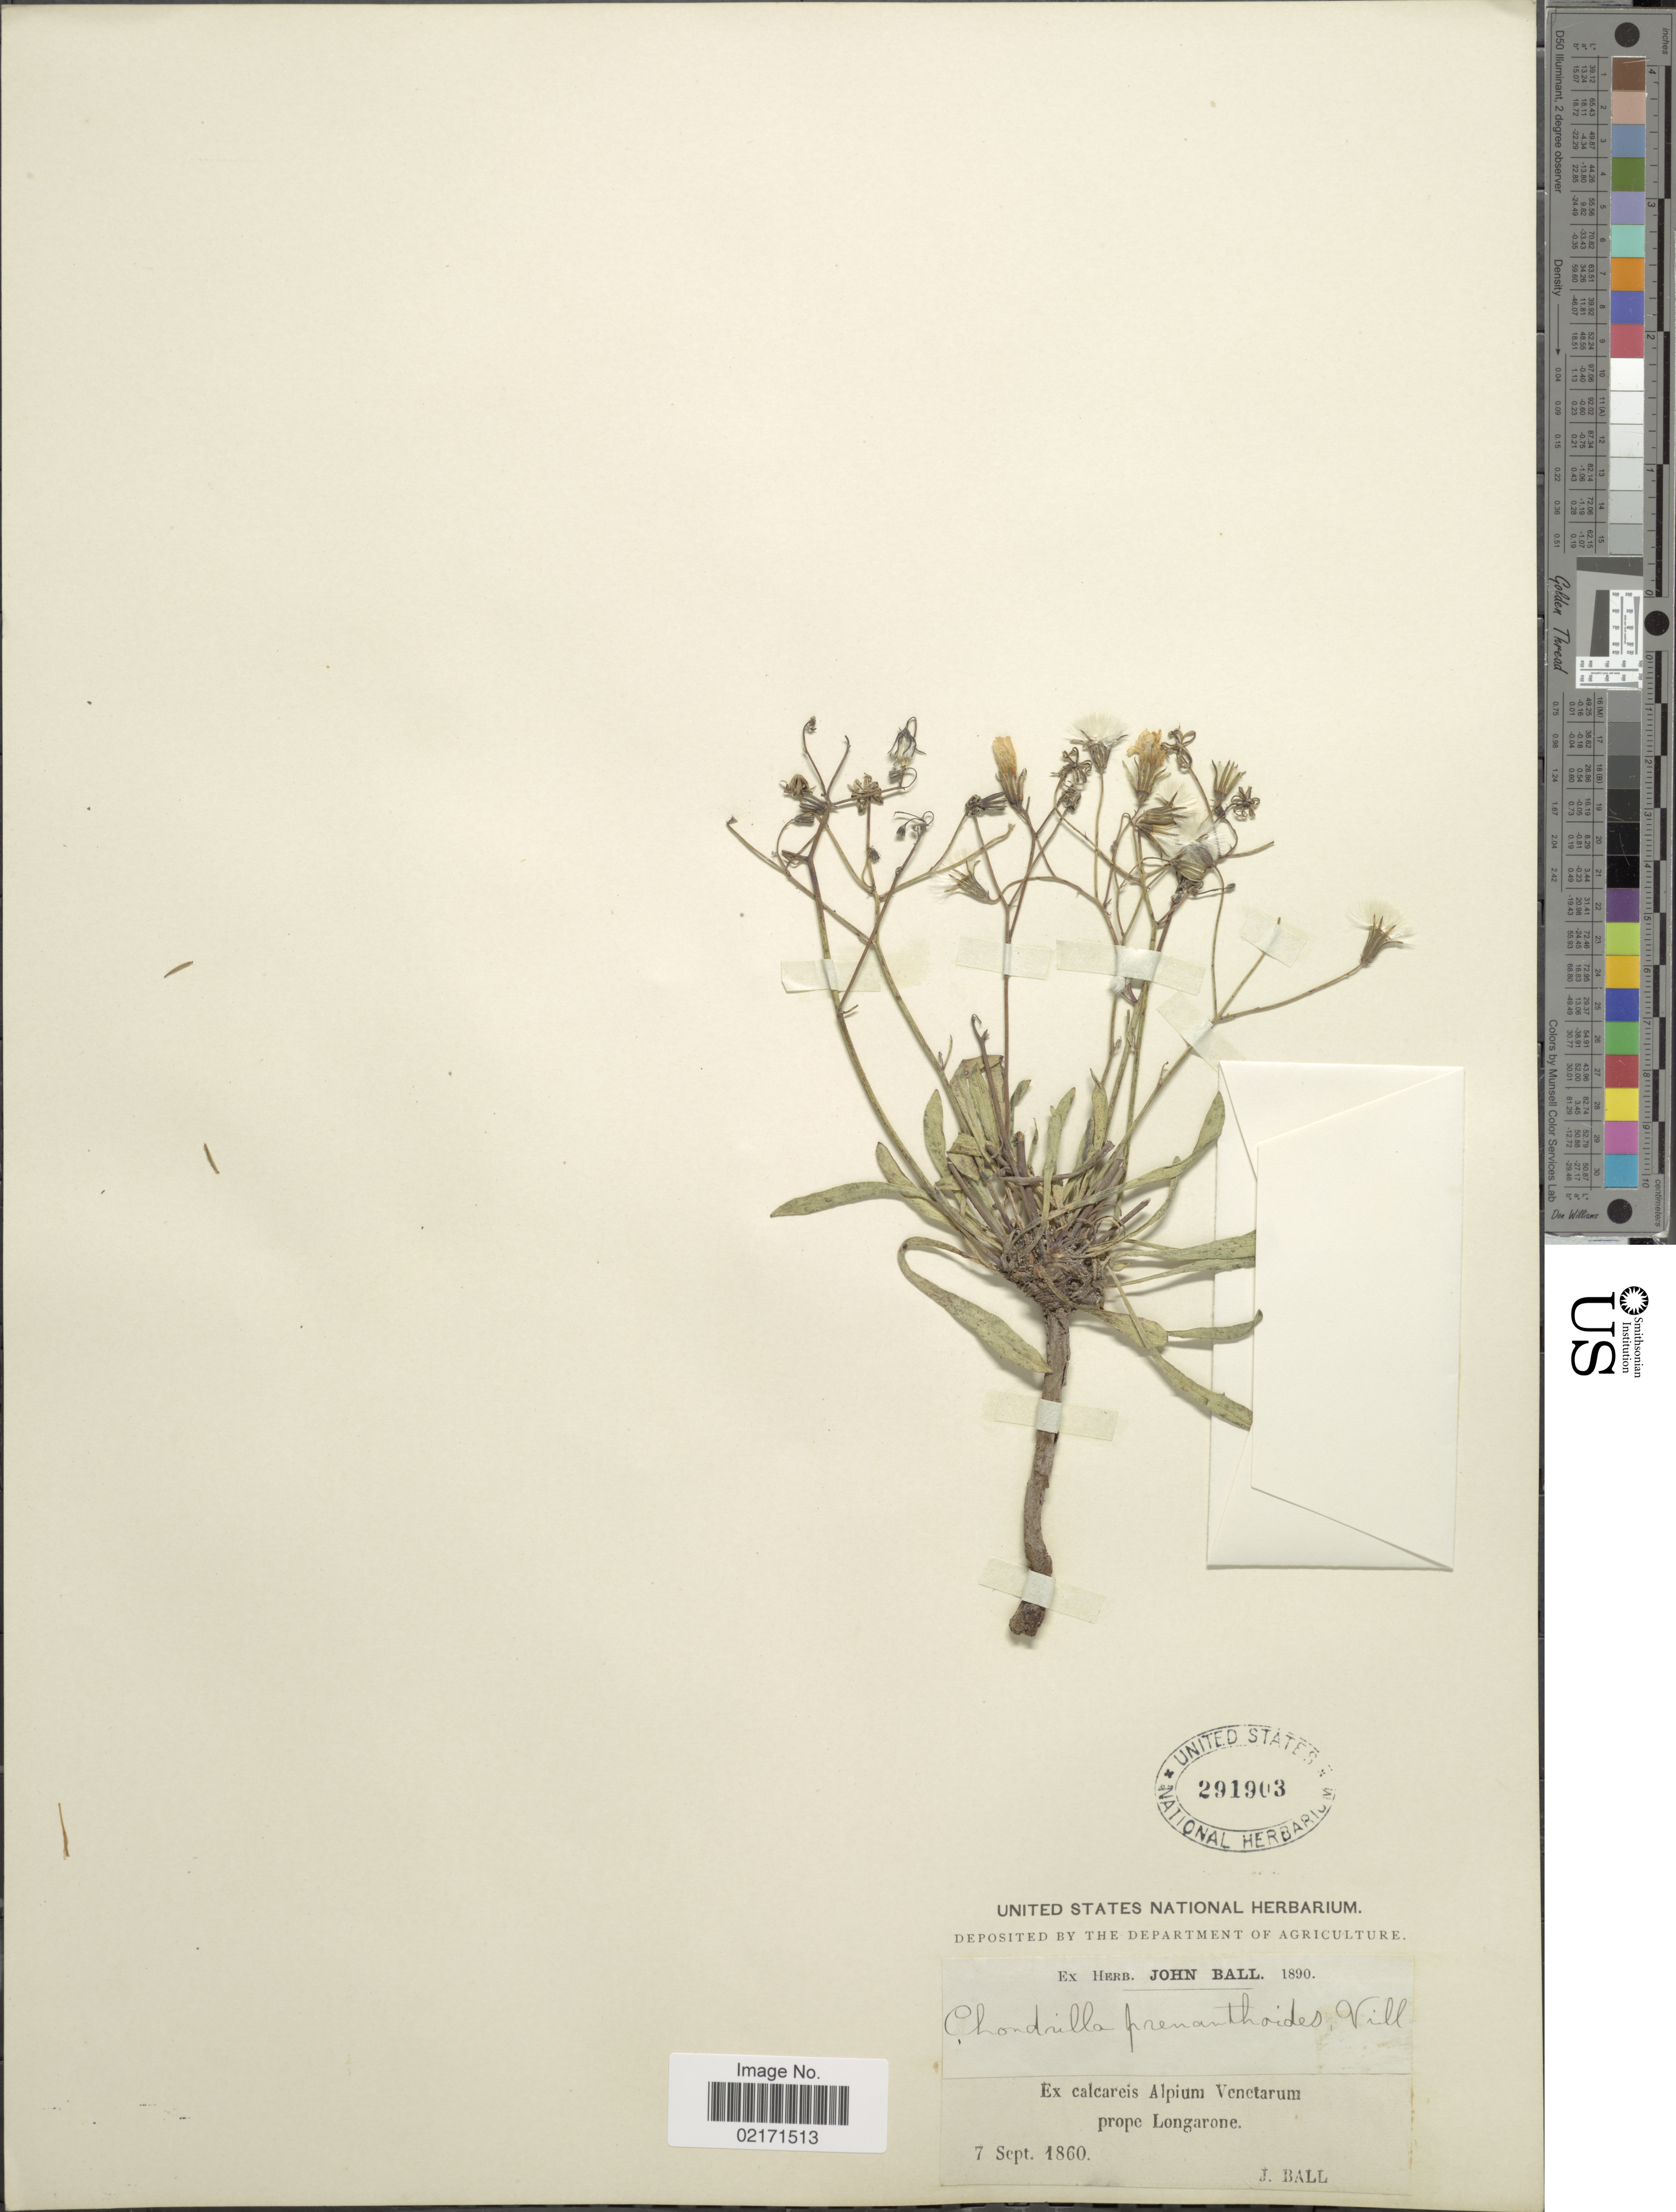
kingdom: Plantae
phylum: Tracheophyta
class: Magnoliopsida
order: Asterales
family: Asteraceae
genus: Chondrilla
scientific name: Chondrilla chondrilloides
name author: (Ard.) H. Karst.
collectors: J. Ball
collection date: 1860-09-07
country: Italy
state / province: Veneto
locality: Calcareis Alpium Venetarum prope Longarone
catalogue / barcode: US 291903